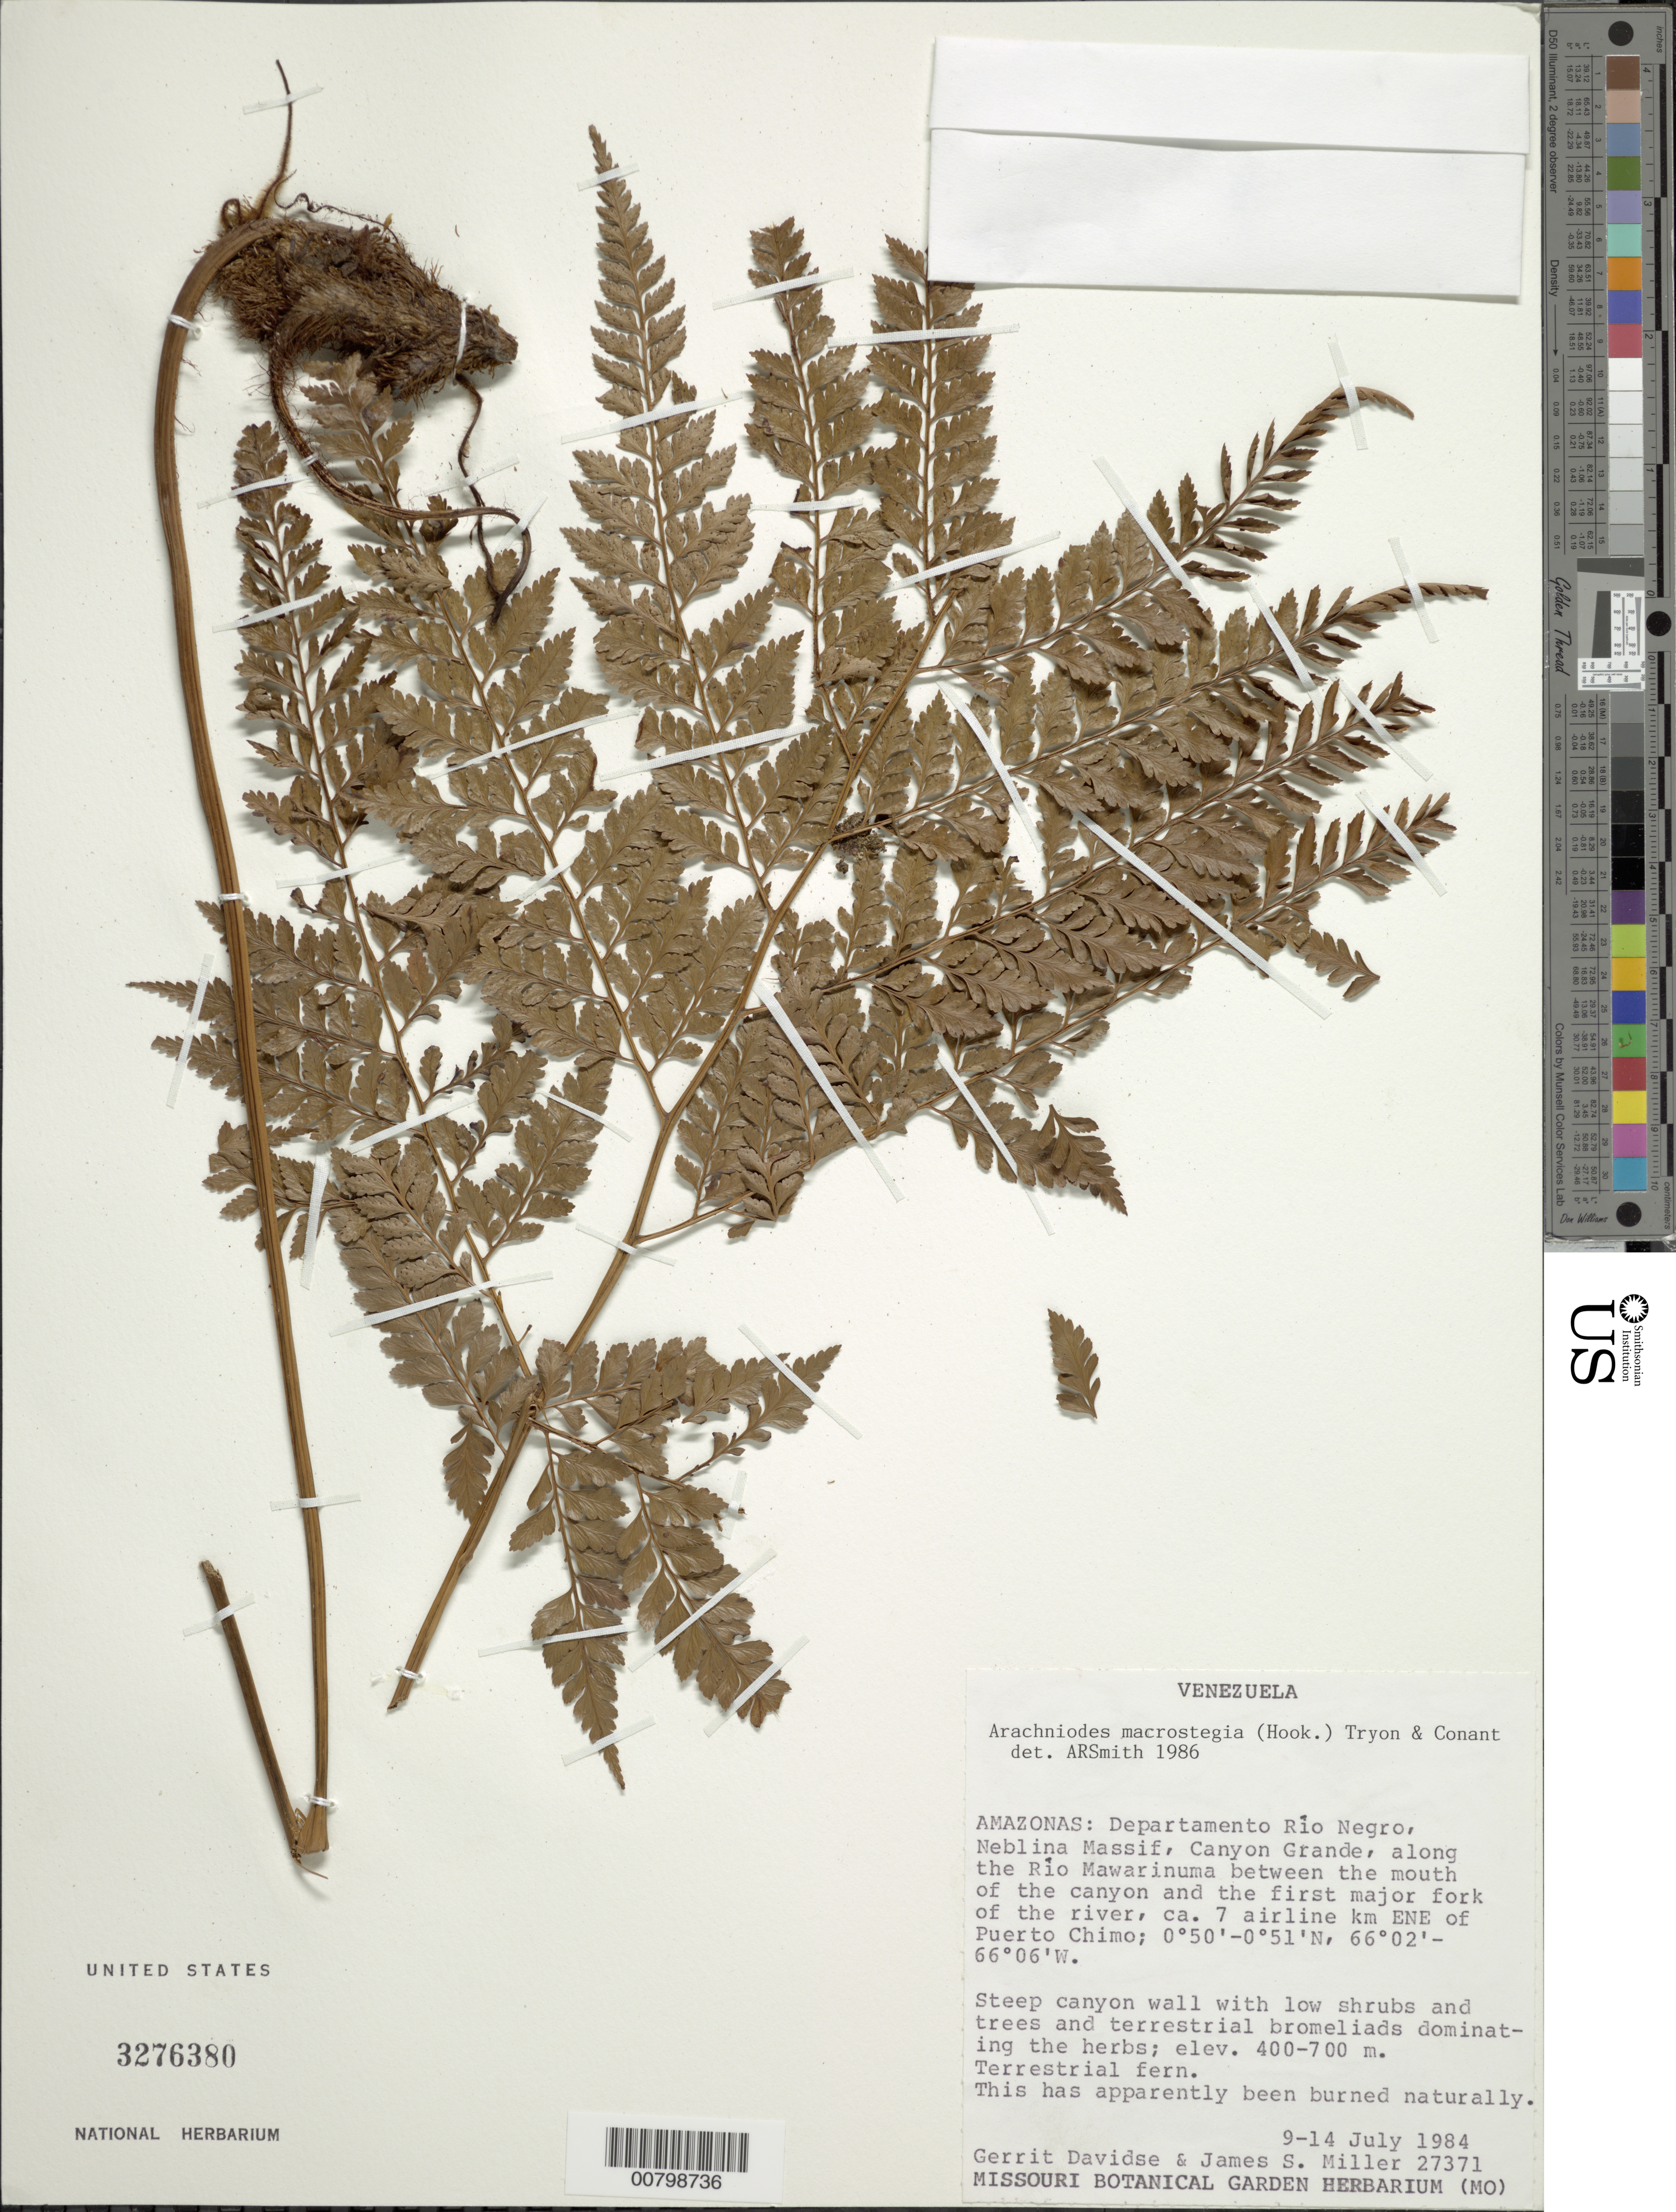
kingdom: Plantae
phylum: Tracheophyta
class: Polypodiopsida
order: Polypodiales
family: Dryopteridaceae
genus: Arachniodes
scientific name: Arachniodes macrostegia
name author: (Hook.) Proctor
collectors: G. Davidse & J. S. Miller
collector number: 27371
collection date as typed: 9-Jul-84 to 14-Jul-84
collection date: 1984-07-09/1984-07-14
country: Venezuela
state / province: Amazonas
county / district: Río Negro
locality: Neblina Massif, Canyon Grande, along Río Mawarinuma, 7 airline km E-NE of Puerto Chimo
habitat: Steep canyon wall with low shrubs and trees and terrestrial bromeliads dominating; area apparently burned naturally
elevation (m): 400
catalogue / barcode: US 3276380